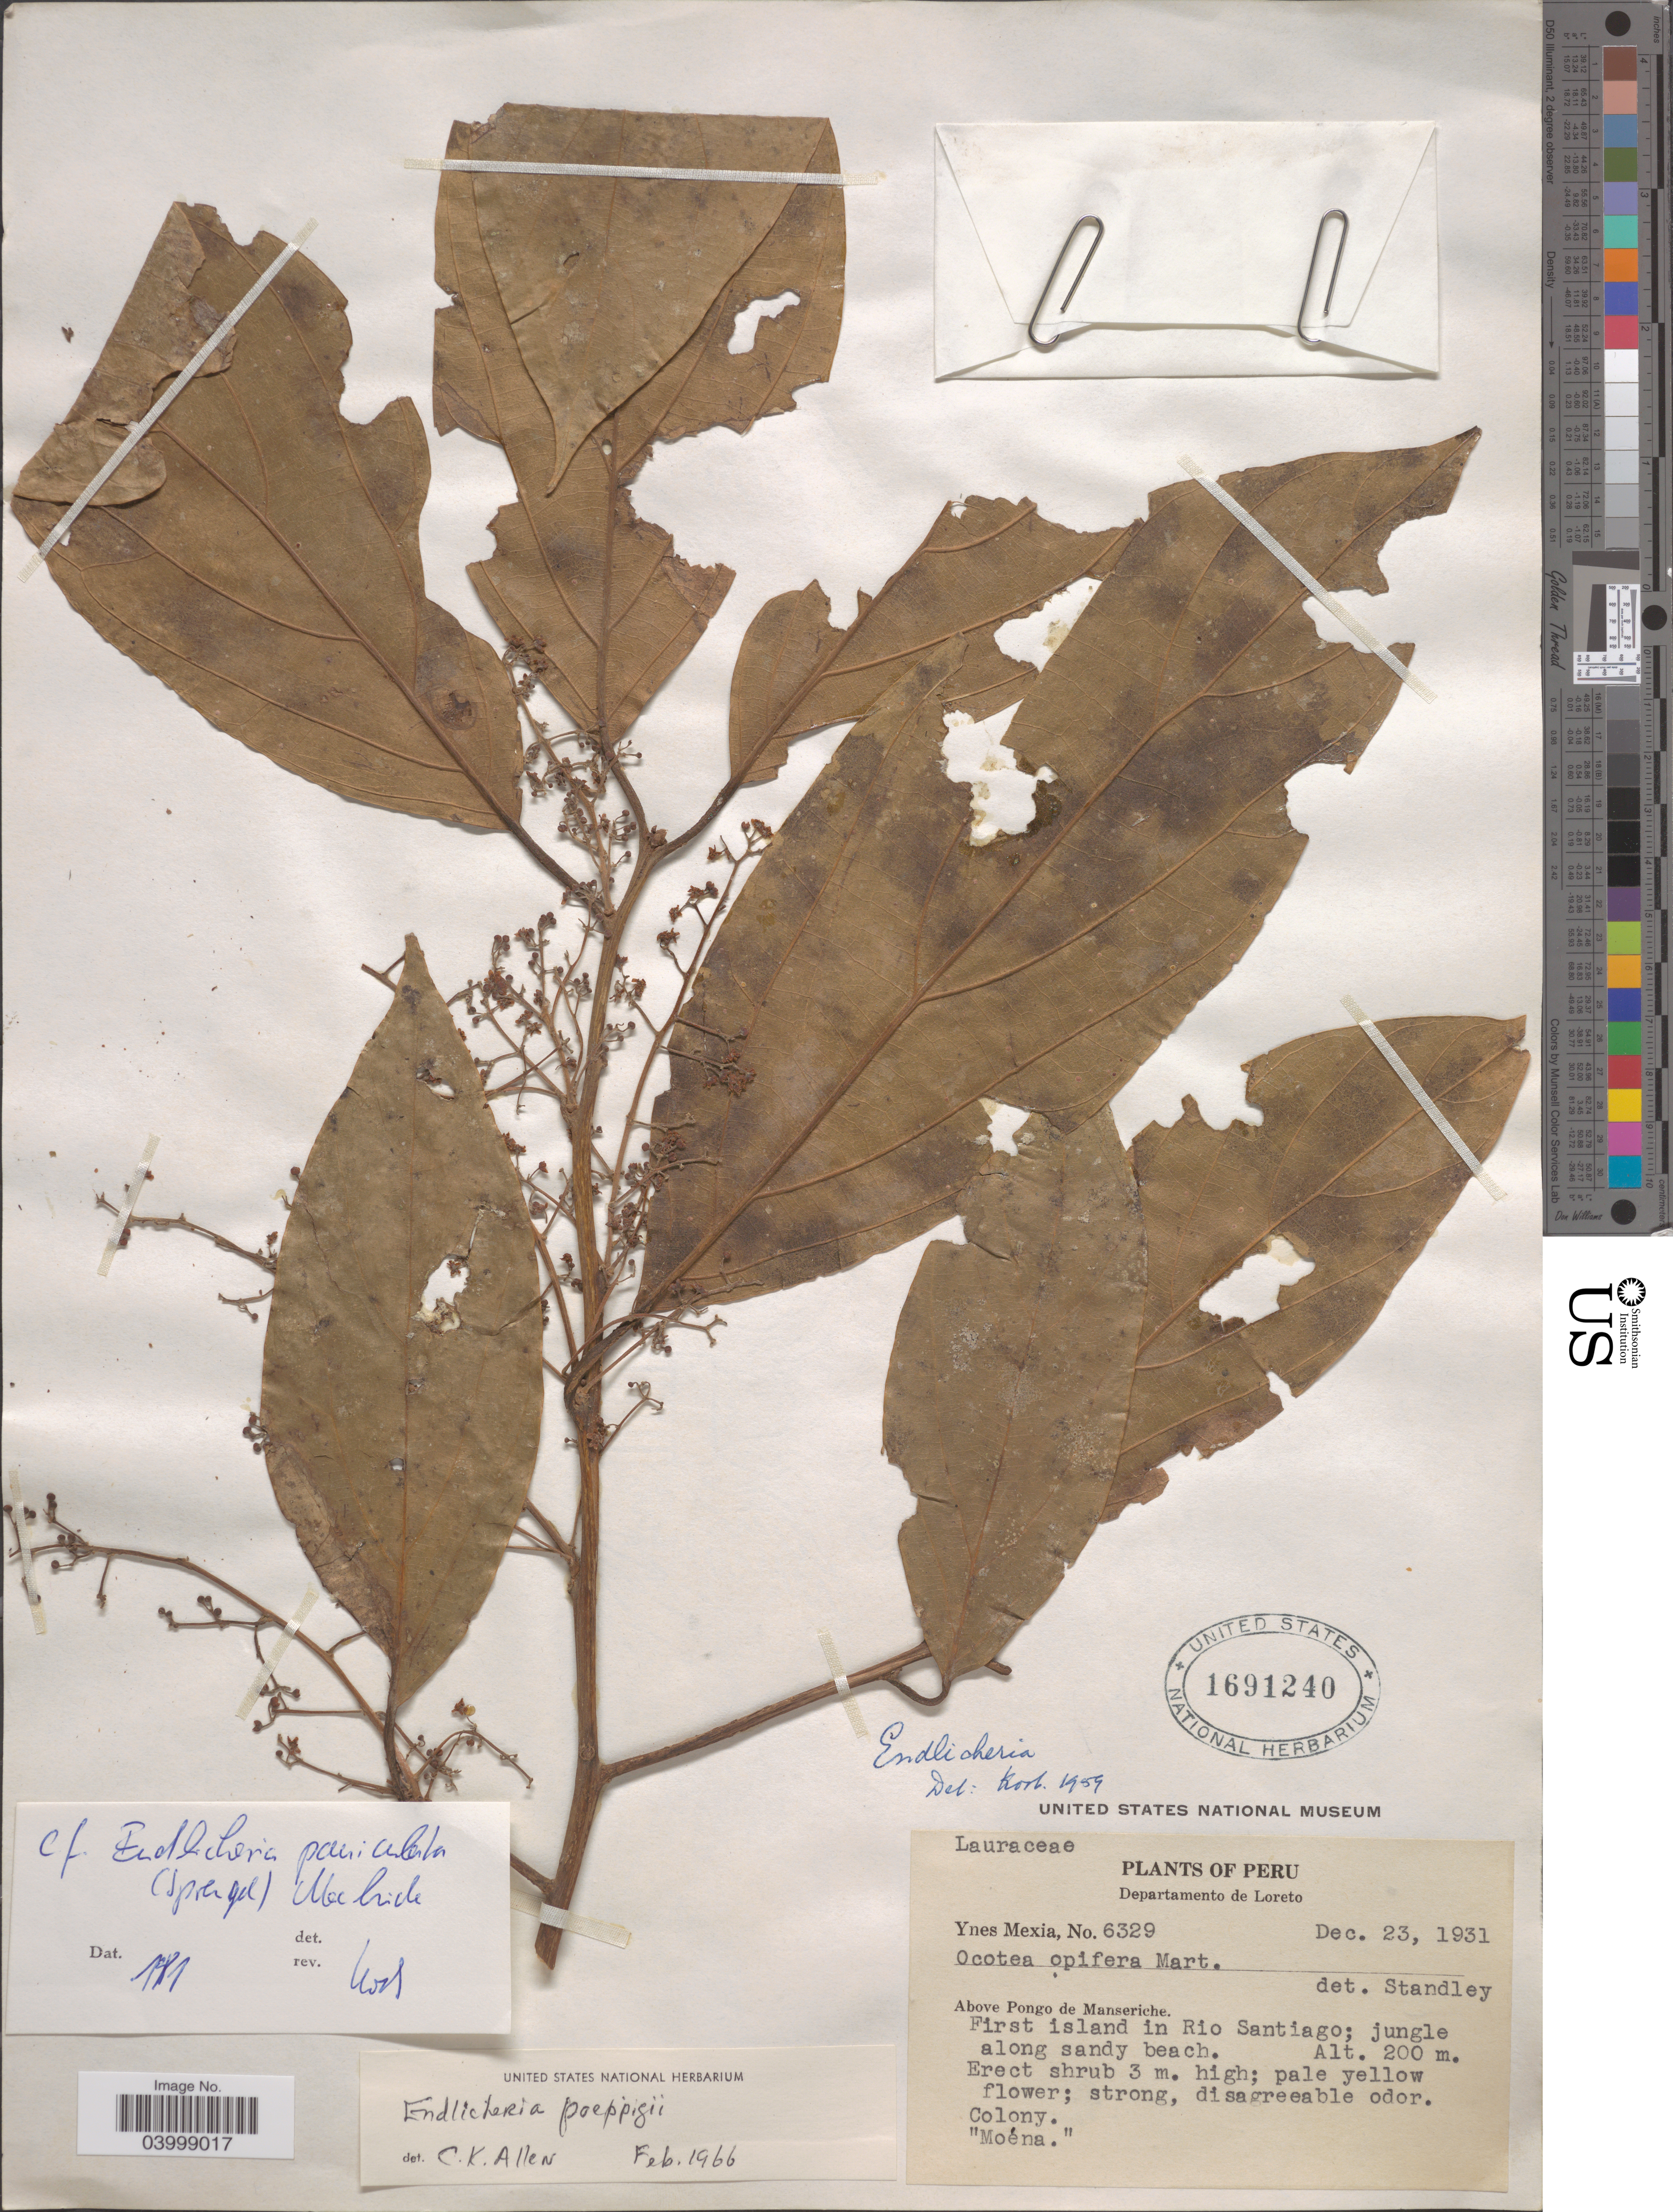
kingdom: Plantae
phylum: Tracheophyta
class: Magnoliopsida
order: Laurales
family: Lauraceae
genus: Endlicheria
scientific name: Endlicheria paniculata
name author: (Spreng.) J.F. Macbr.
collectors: Y. Mexia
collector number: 6329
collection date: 1931-12-23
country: Peru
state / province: Loreto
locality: Departamento de Loreto. Above Pongo de Manseriche. First island in Rio Santiago; jungle along sandy beach.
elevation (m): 200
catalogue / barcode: US 1691240